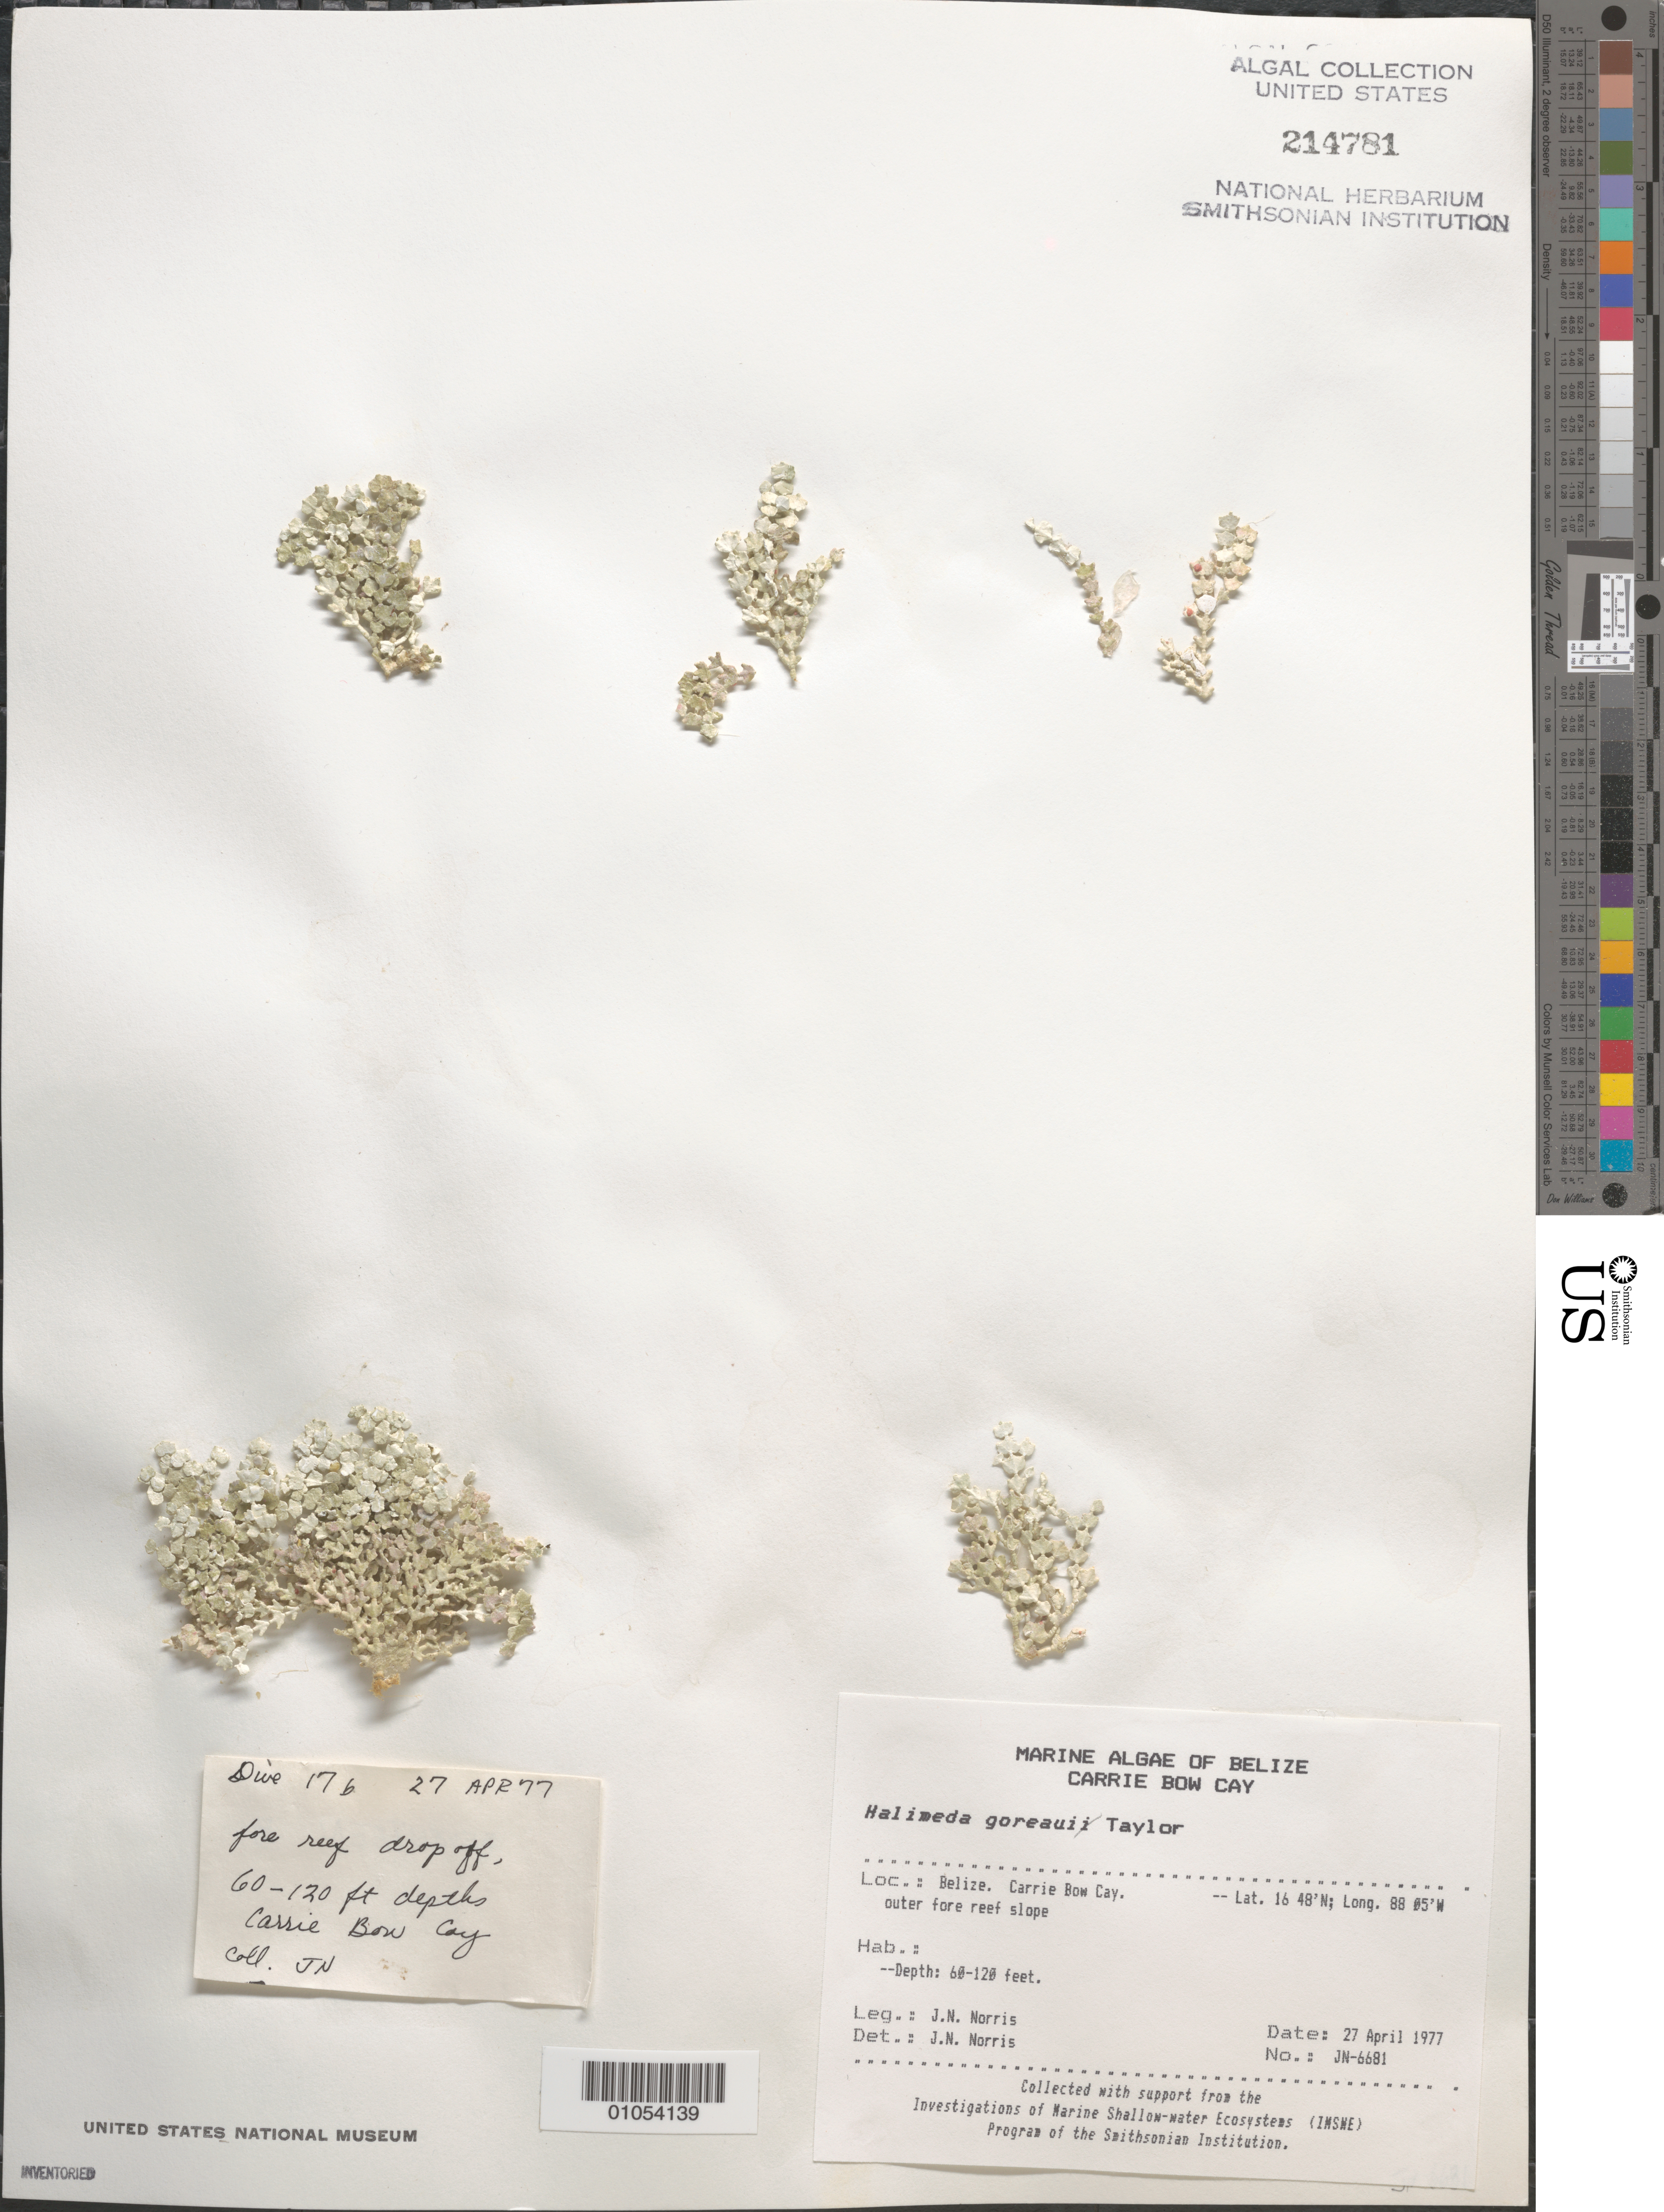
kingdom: Plantae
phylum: Chlorophyta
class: Ulvophyceae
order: Bryopsidales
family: Halimedaceae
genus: Halimeda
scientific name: Halimeda goreaui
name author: W.R. Taylor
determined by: Norris, James N.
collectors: J. N. Norris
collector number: JN-6681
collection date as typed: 27 Apr 1977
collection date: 1977-04-27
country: Belize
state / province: Stann Creek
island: Carrie Bow Cay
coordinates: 16 48'N, 88 05'W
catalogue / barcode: US 214781